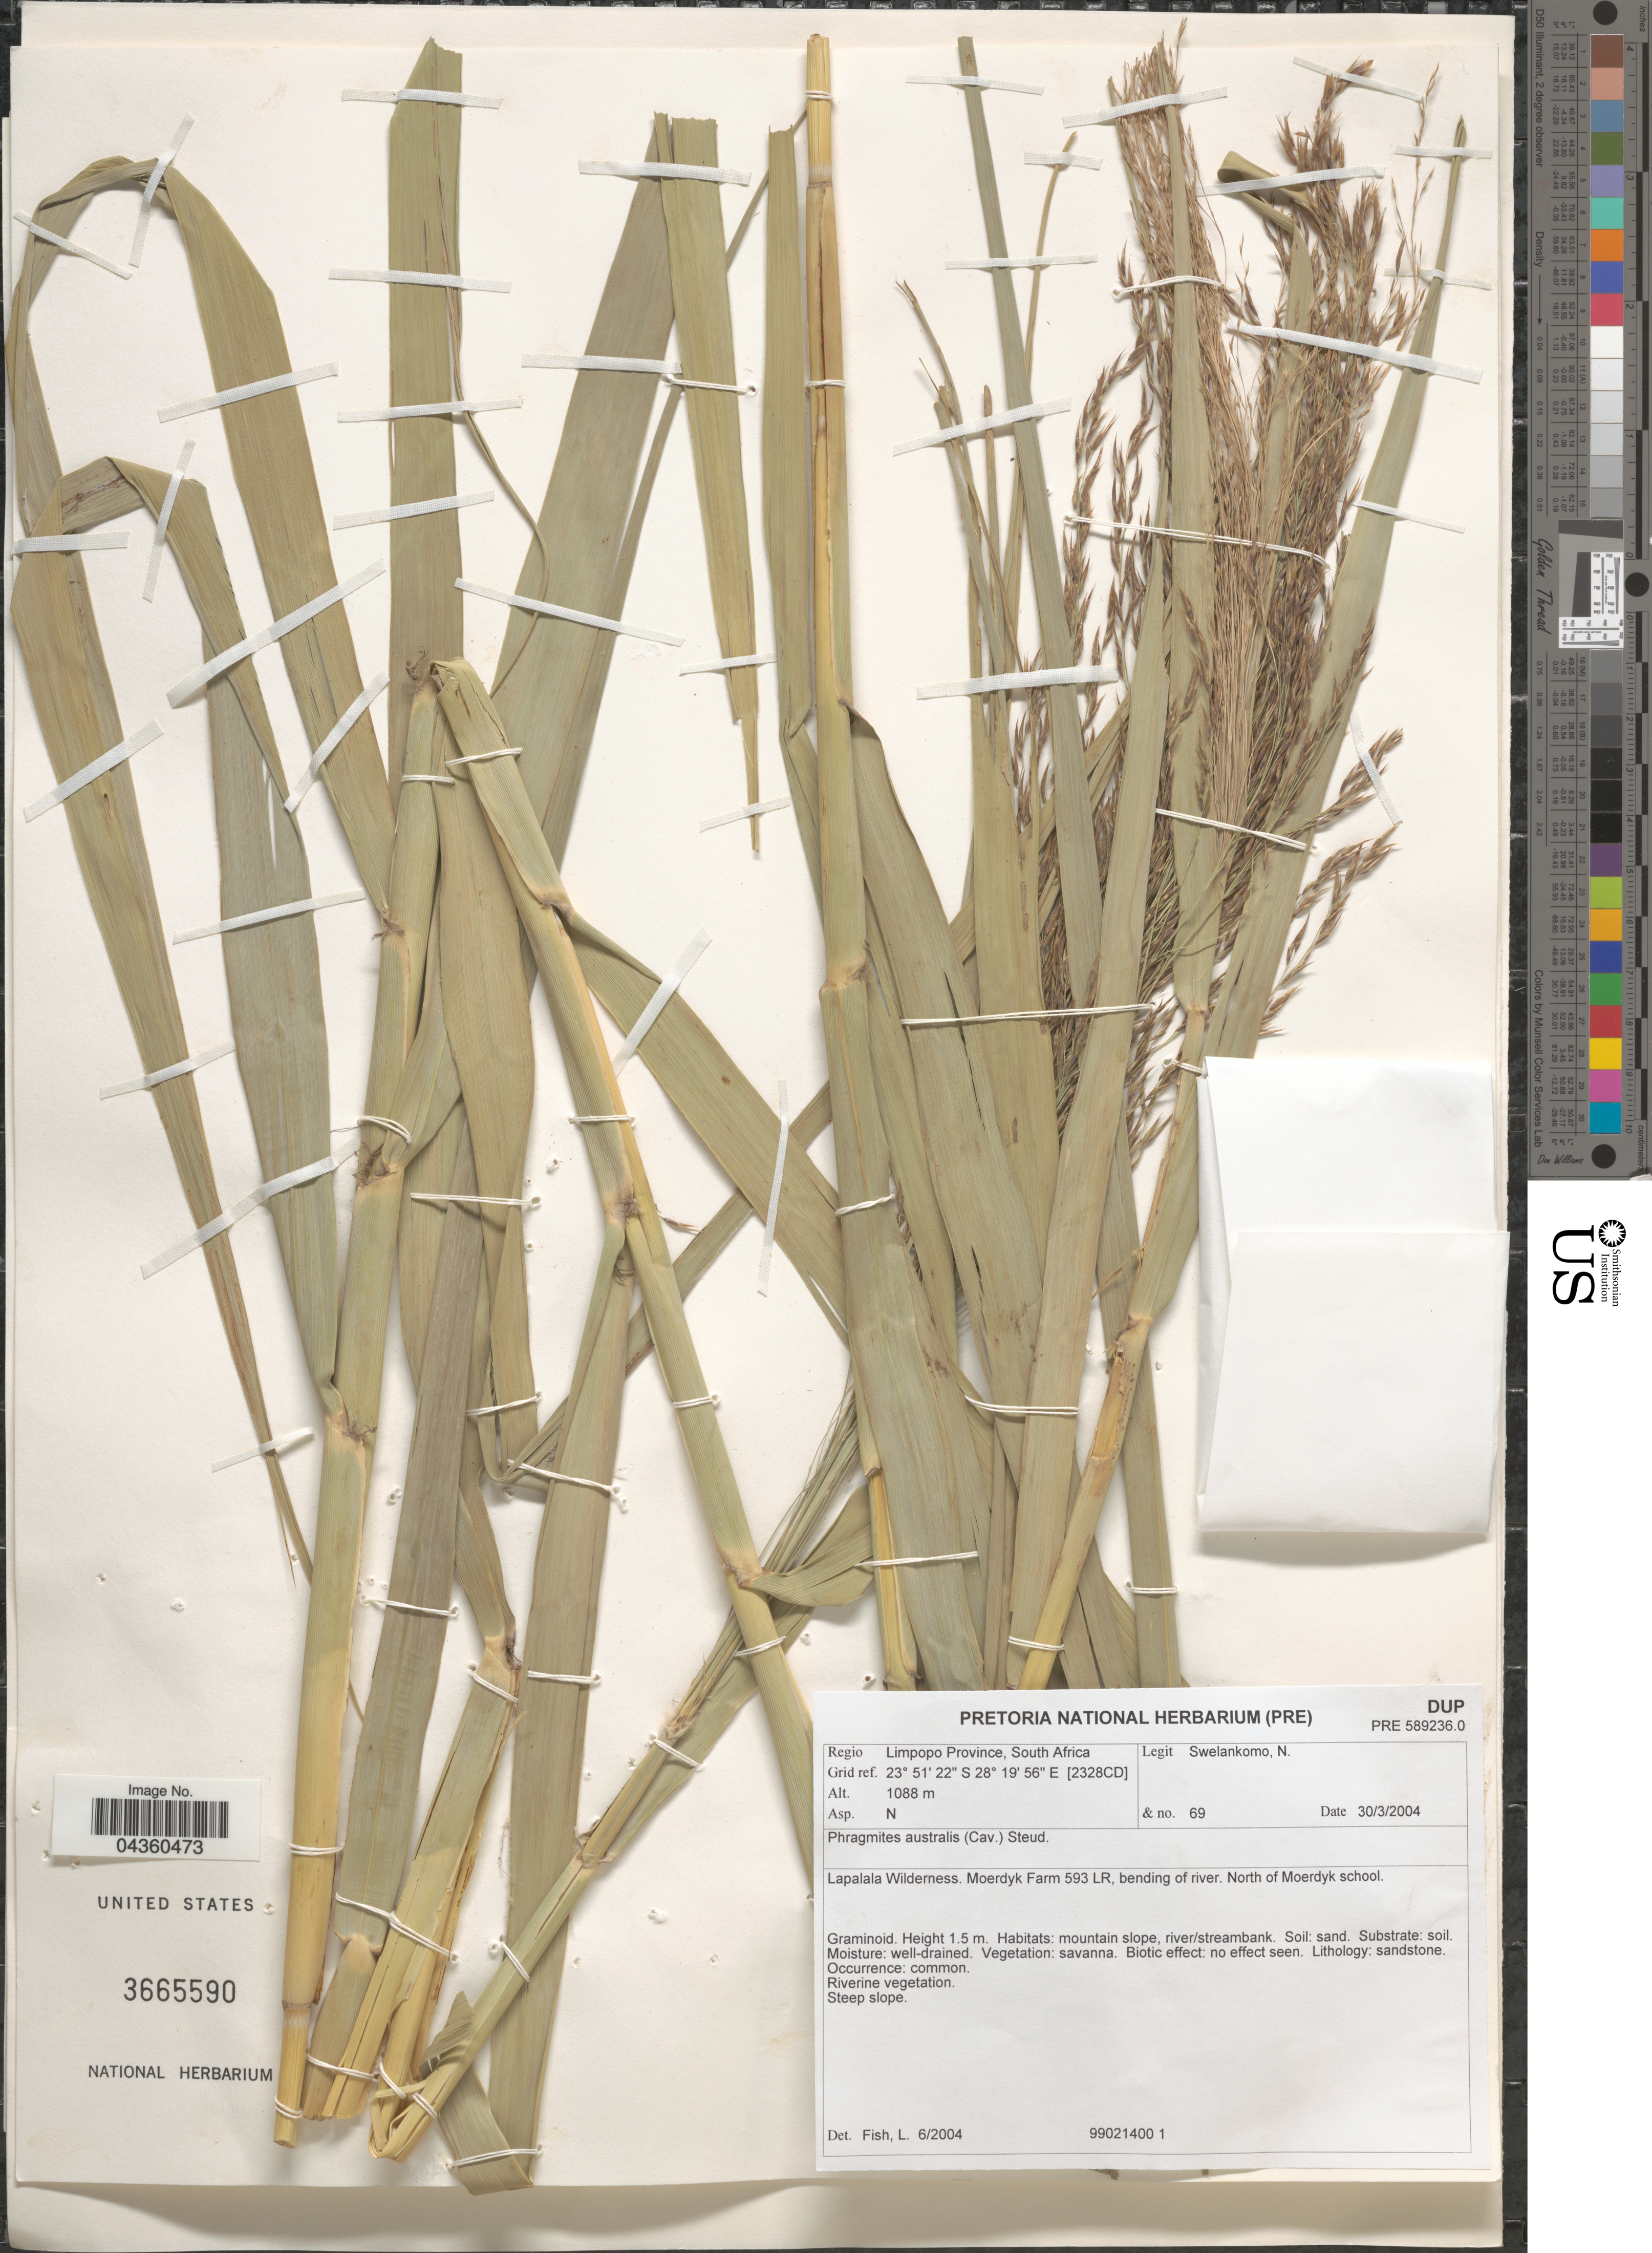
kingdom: Plantae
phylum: Tracheophyta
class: Liliopsida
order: Poales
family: Poaceae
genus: Phragmites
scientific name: Phragmites australis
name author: (Cav.) Trin. ex Steud.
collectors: N. Swelankomo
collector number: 69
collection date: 2004-03-30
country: South Africa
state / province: Limpopo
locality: Regio Limpopo Province. Grid ref. [2328CD]. Asp. N. Lapalala Wilderness. Moerdyk Farm 593 LR, bending of river. North of Moerdyk school.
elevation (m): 1088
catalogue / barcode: US 3665590